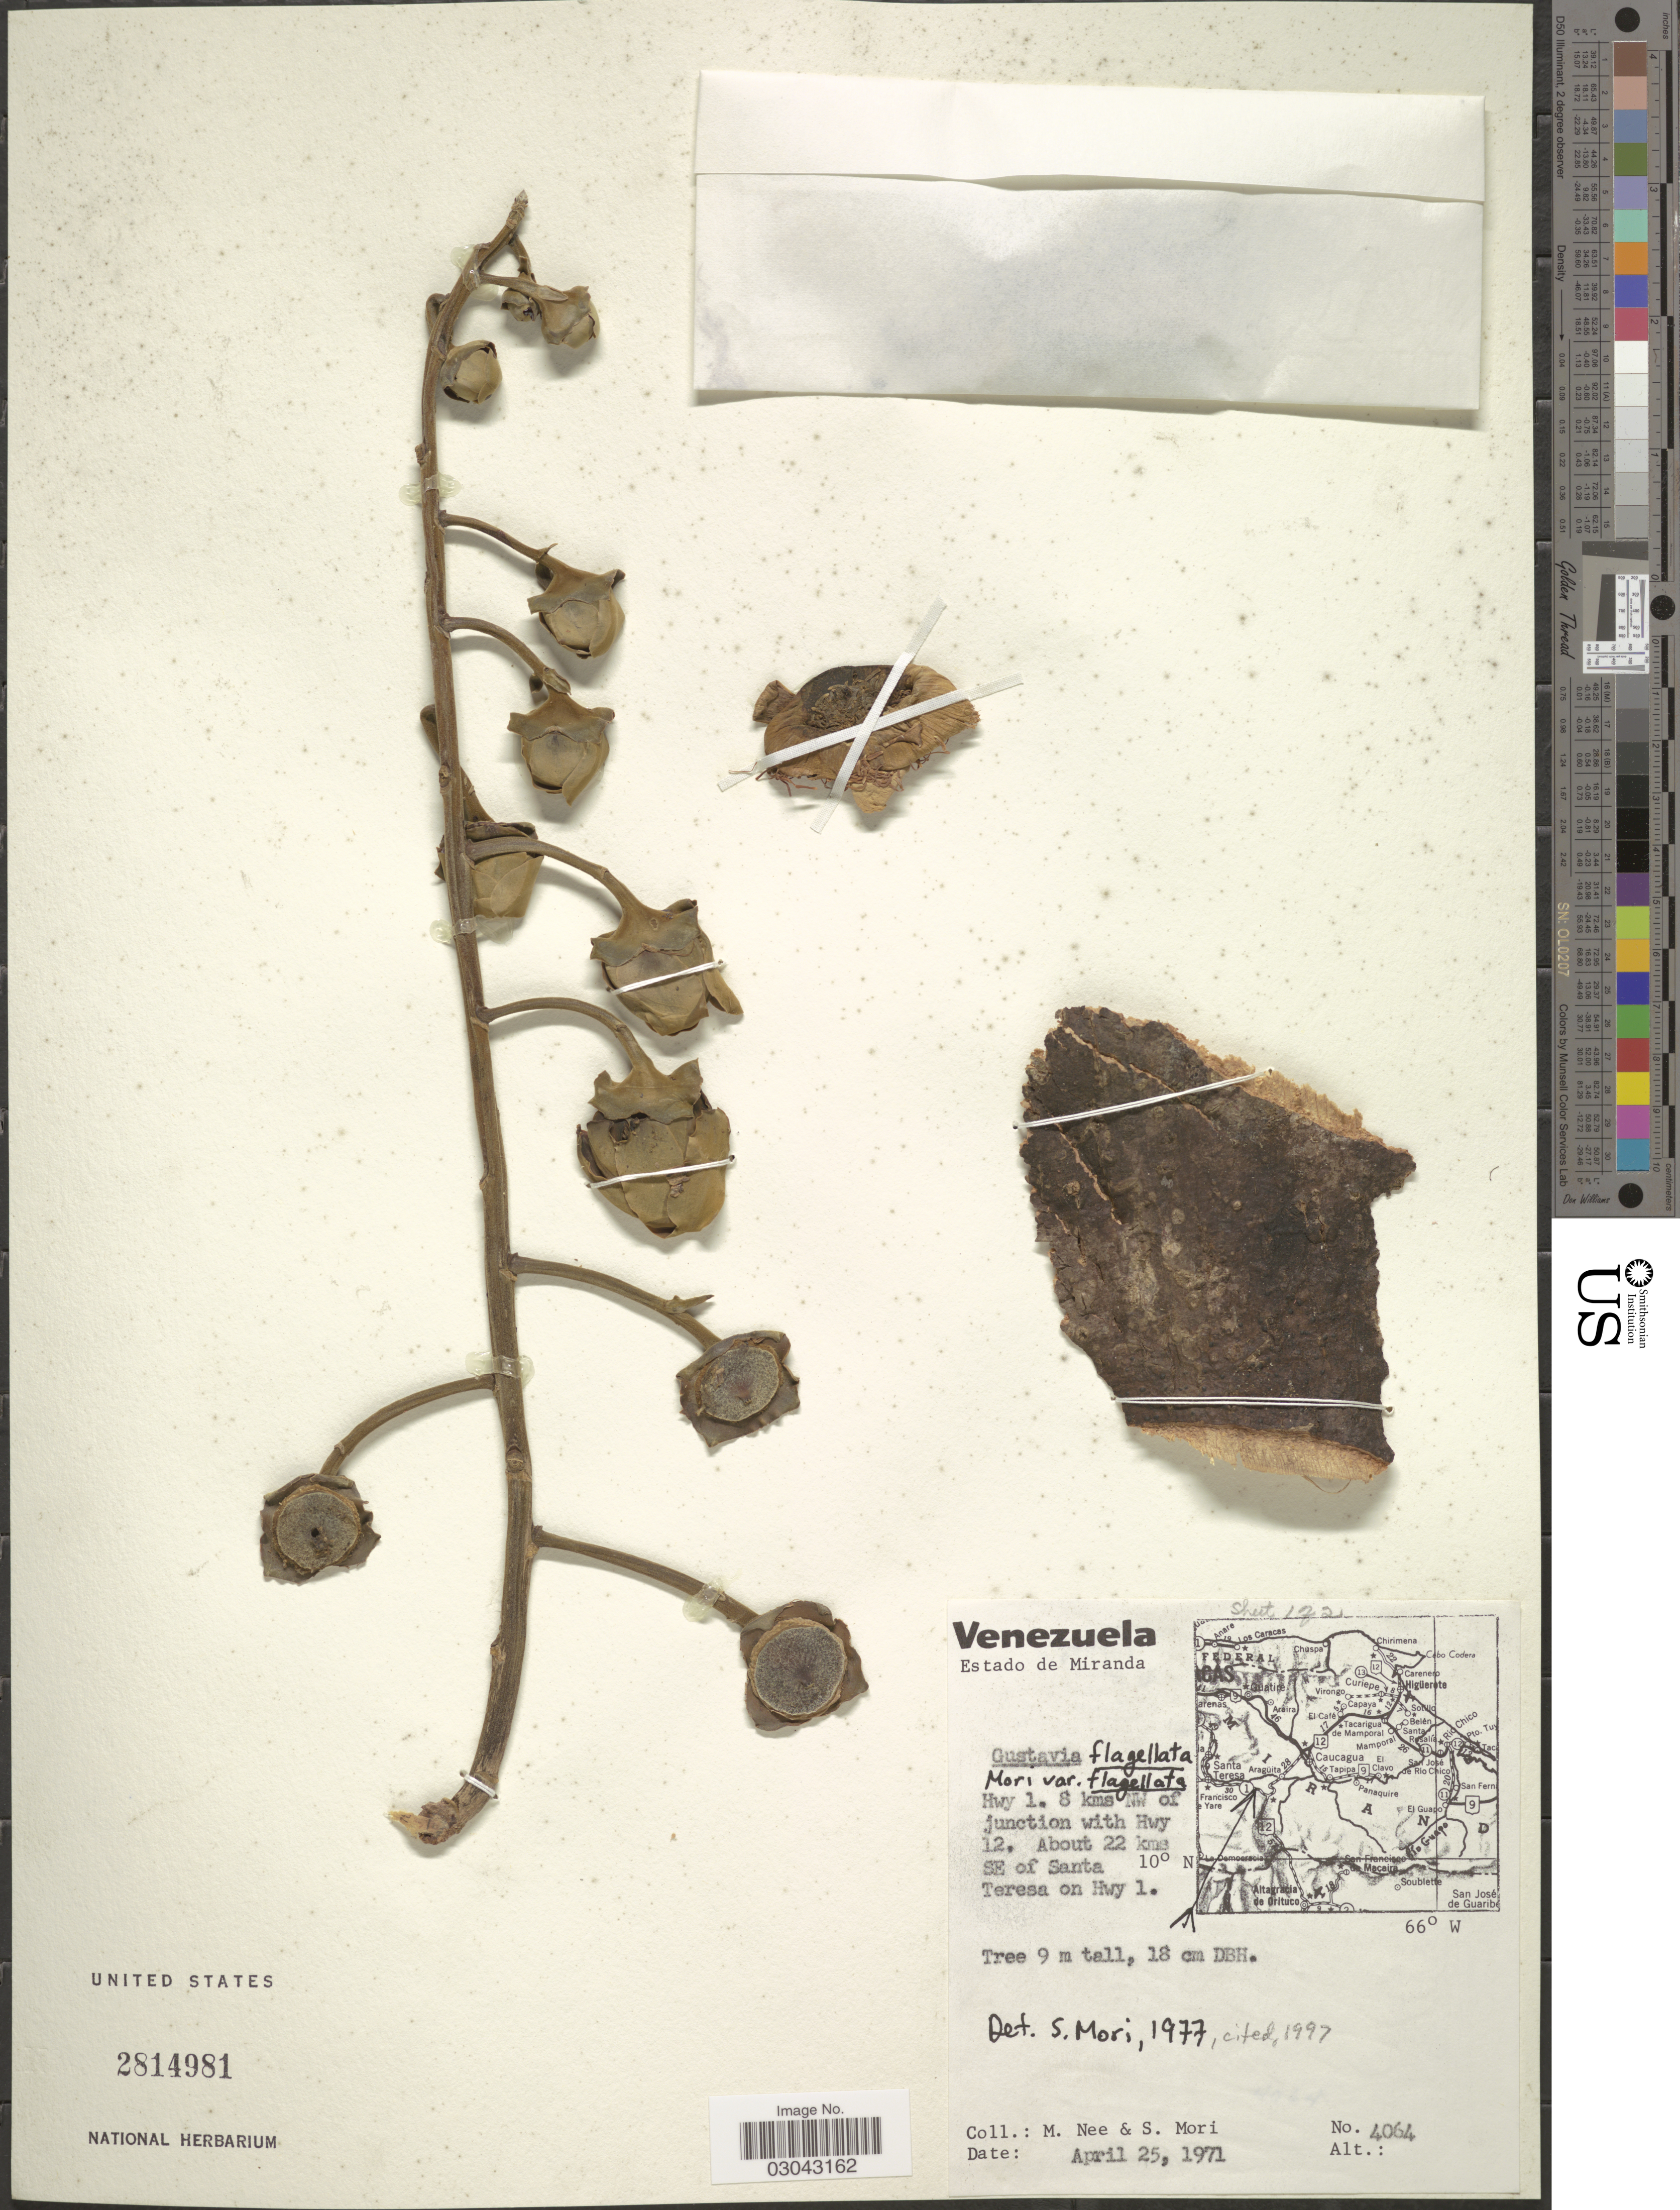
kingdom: Plantae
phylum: Tracheophyta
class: Magnoliopsida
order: Ericales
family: Lecythidaceae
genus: Gustavia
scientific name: Gustavia flagellata var. flagellata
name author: S.A. Mori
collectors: M. Nee & S. Mori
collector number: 4064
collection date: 1971-04-25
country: Venezuela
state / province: Miranda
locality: Hwy. 1.8 kms NW of junction with Hwy 12. About 22 kms SE of Santa Teresa on Hwy 1.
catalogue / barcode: US 2814981